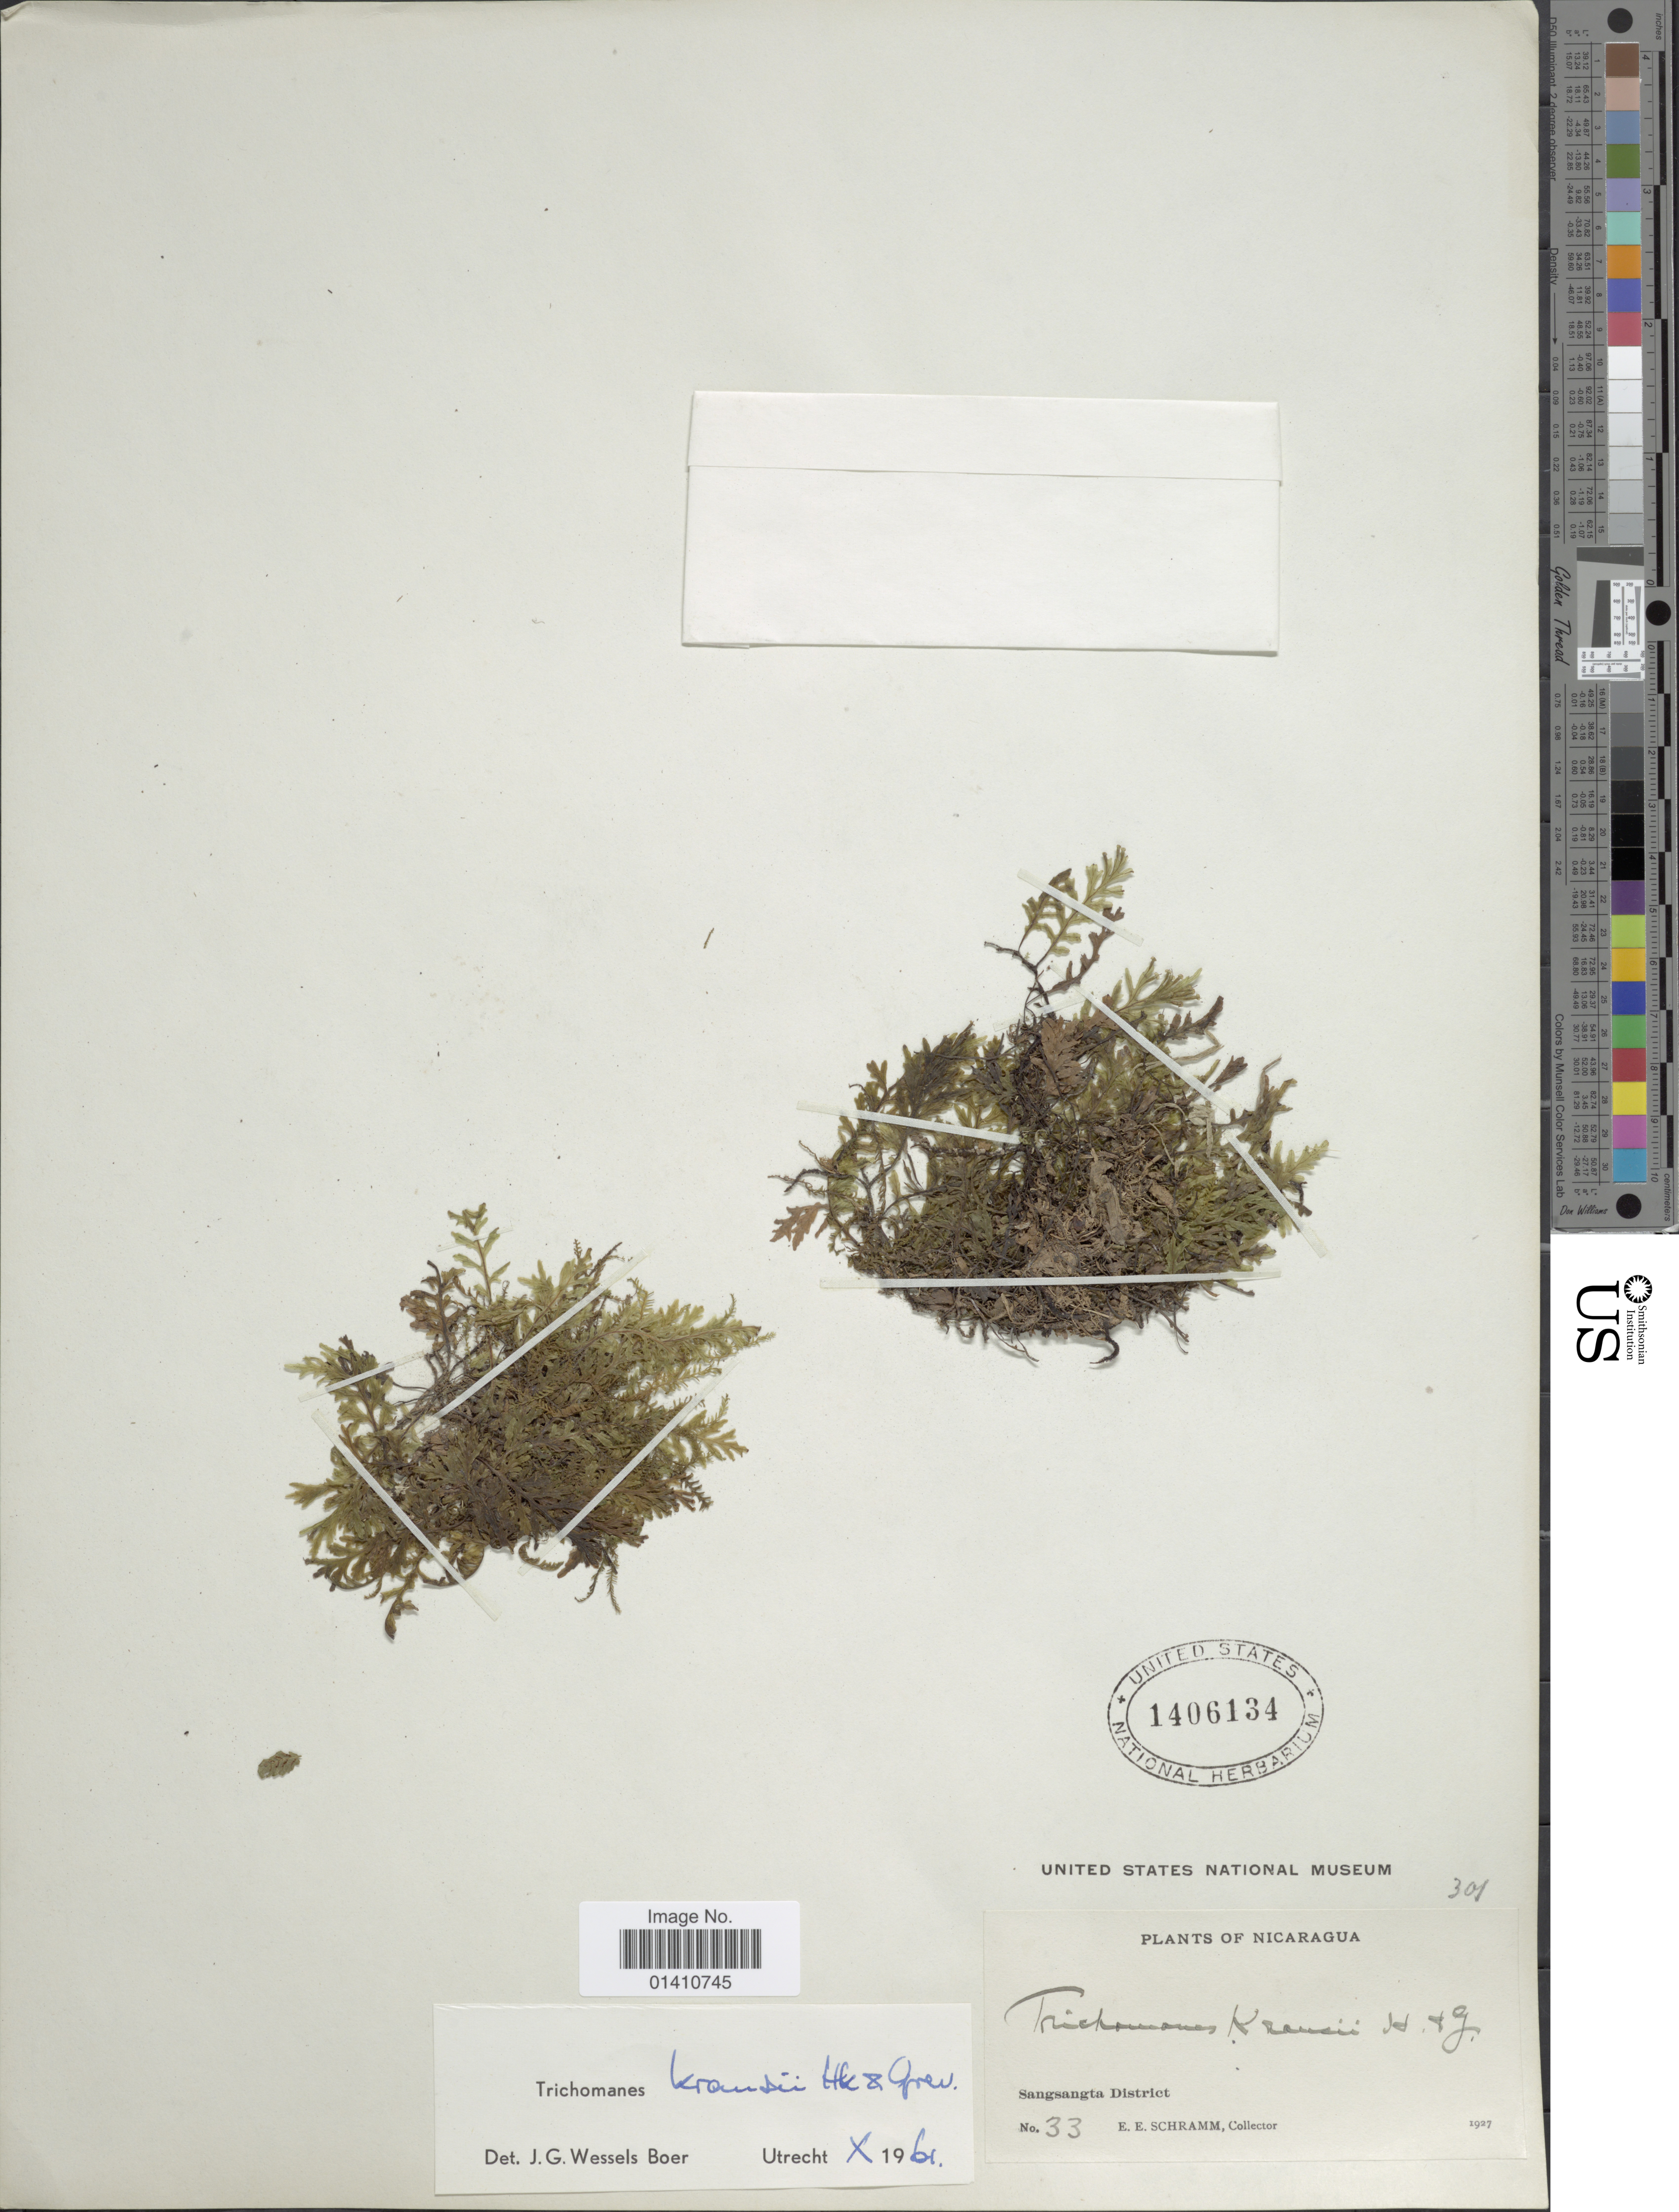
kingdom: Plantae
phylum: Tracheophyta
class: Polypodiopsida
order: Hymenophyllales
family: Hymenophyllaceae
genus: Didymoglossum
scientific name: Didymoglossum kraussii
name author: (Hook. & Grev.) C. Presl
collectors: E. Schramm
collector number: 33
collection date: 1927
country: Nicaragua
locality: Sangsangta District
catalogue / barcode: US 1406134